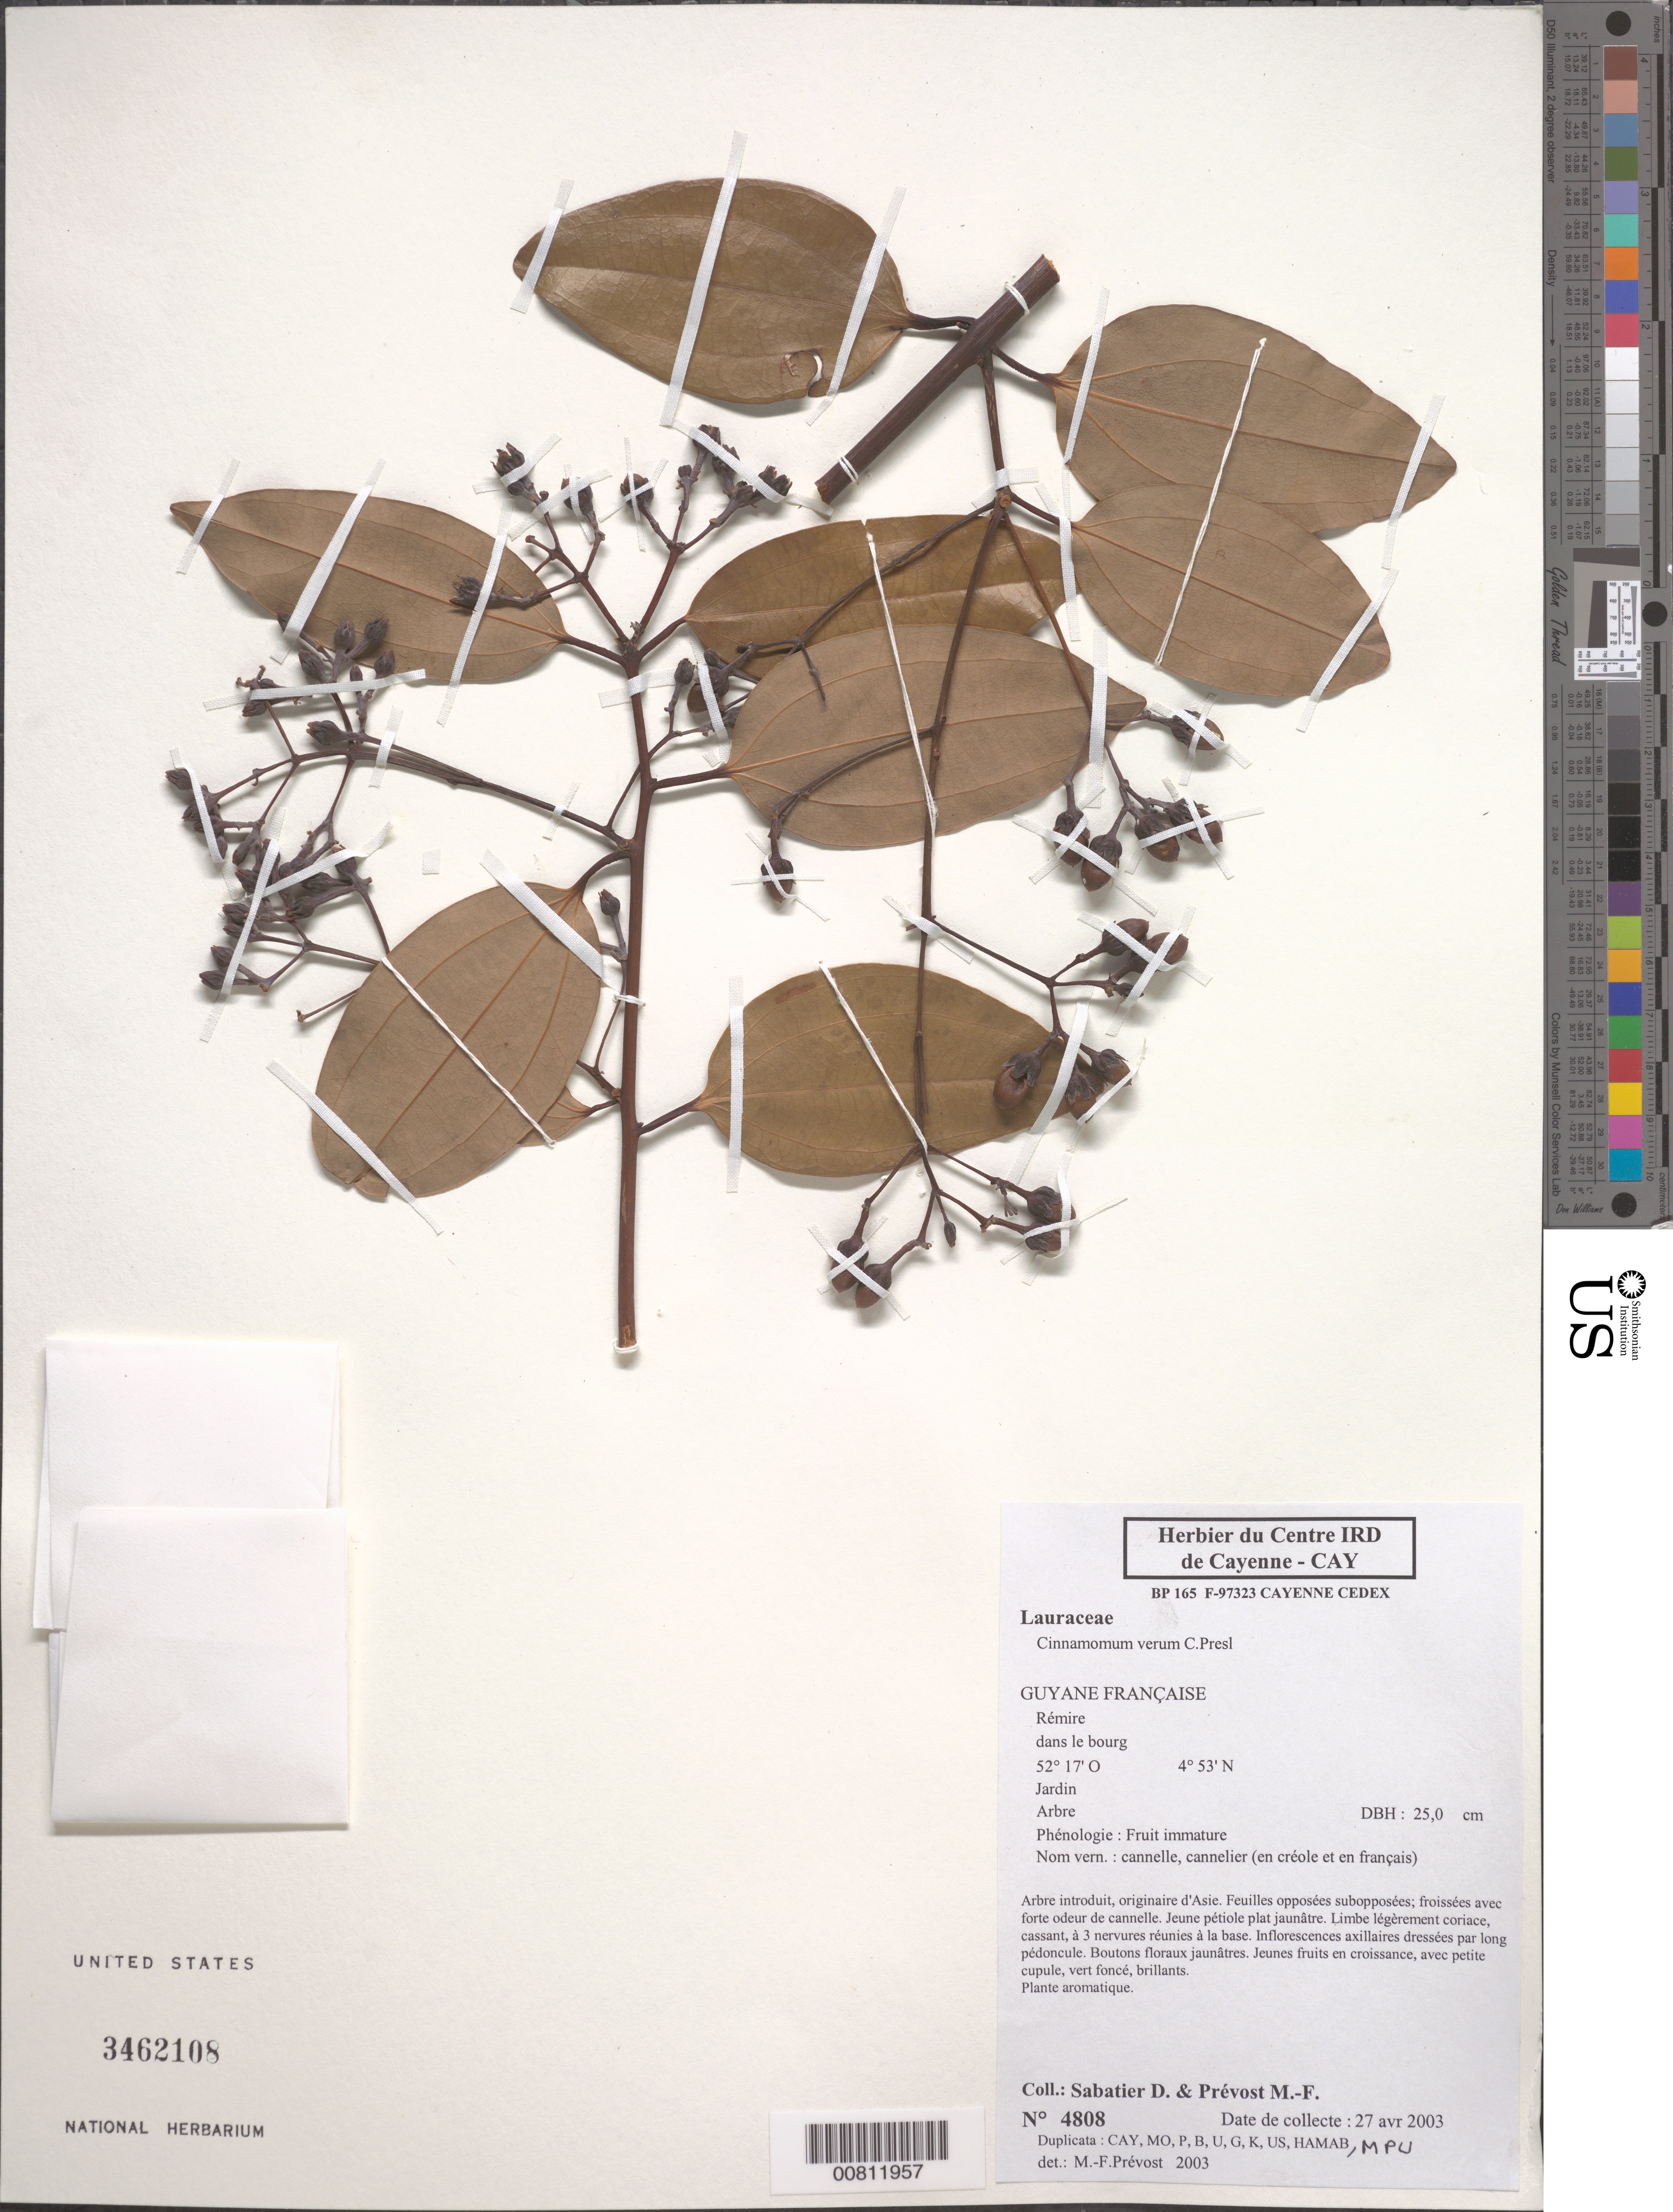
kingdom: Plantae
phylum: Tracheophyta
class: Magnoliopsida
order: Laurales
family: Lauraceae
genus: Cinnamomum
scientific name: Cinnamomum verum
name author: J. Presl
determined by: Prévost, M.-F.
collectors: D. Sabatier & M.-F. Prévost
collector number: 4808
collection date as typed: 27-Apr-03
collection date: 2003-04-27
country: French Guiana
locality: Rémire dans le bourg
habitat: Jardin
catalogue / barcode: US 3462108